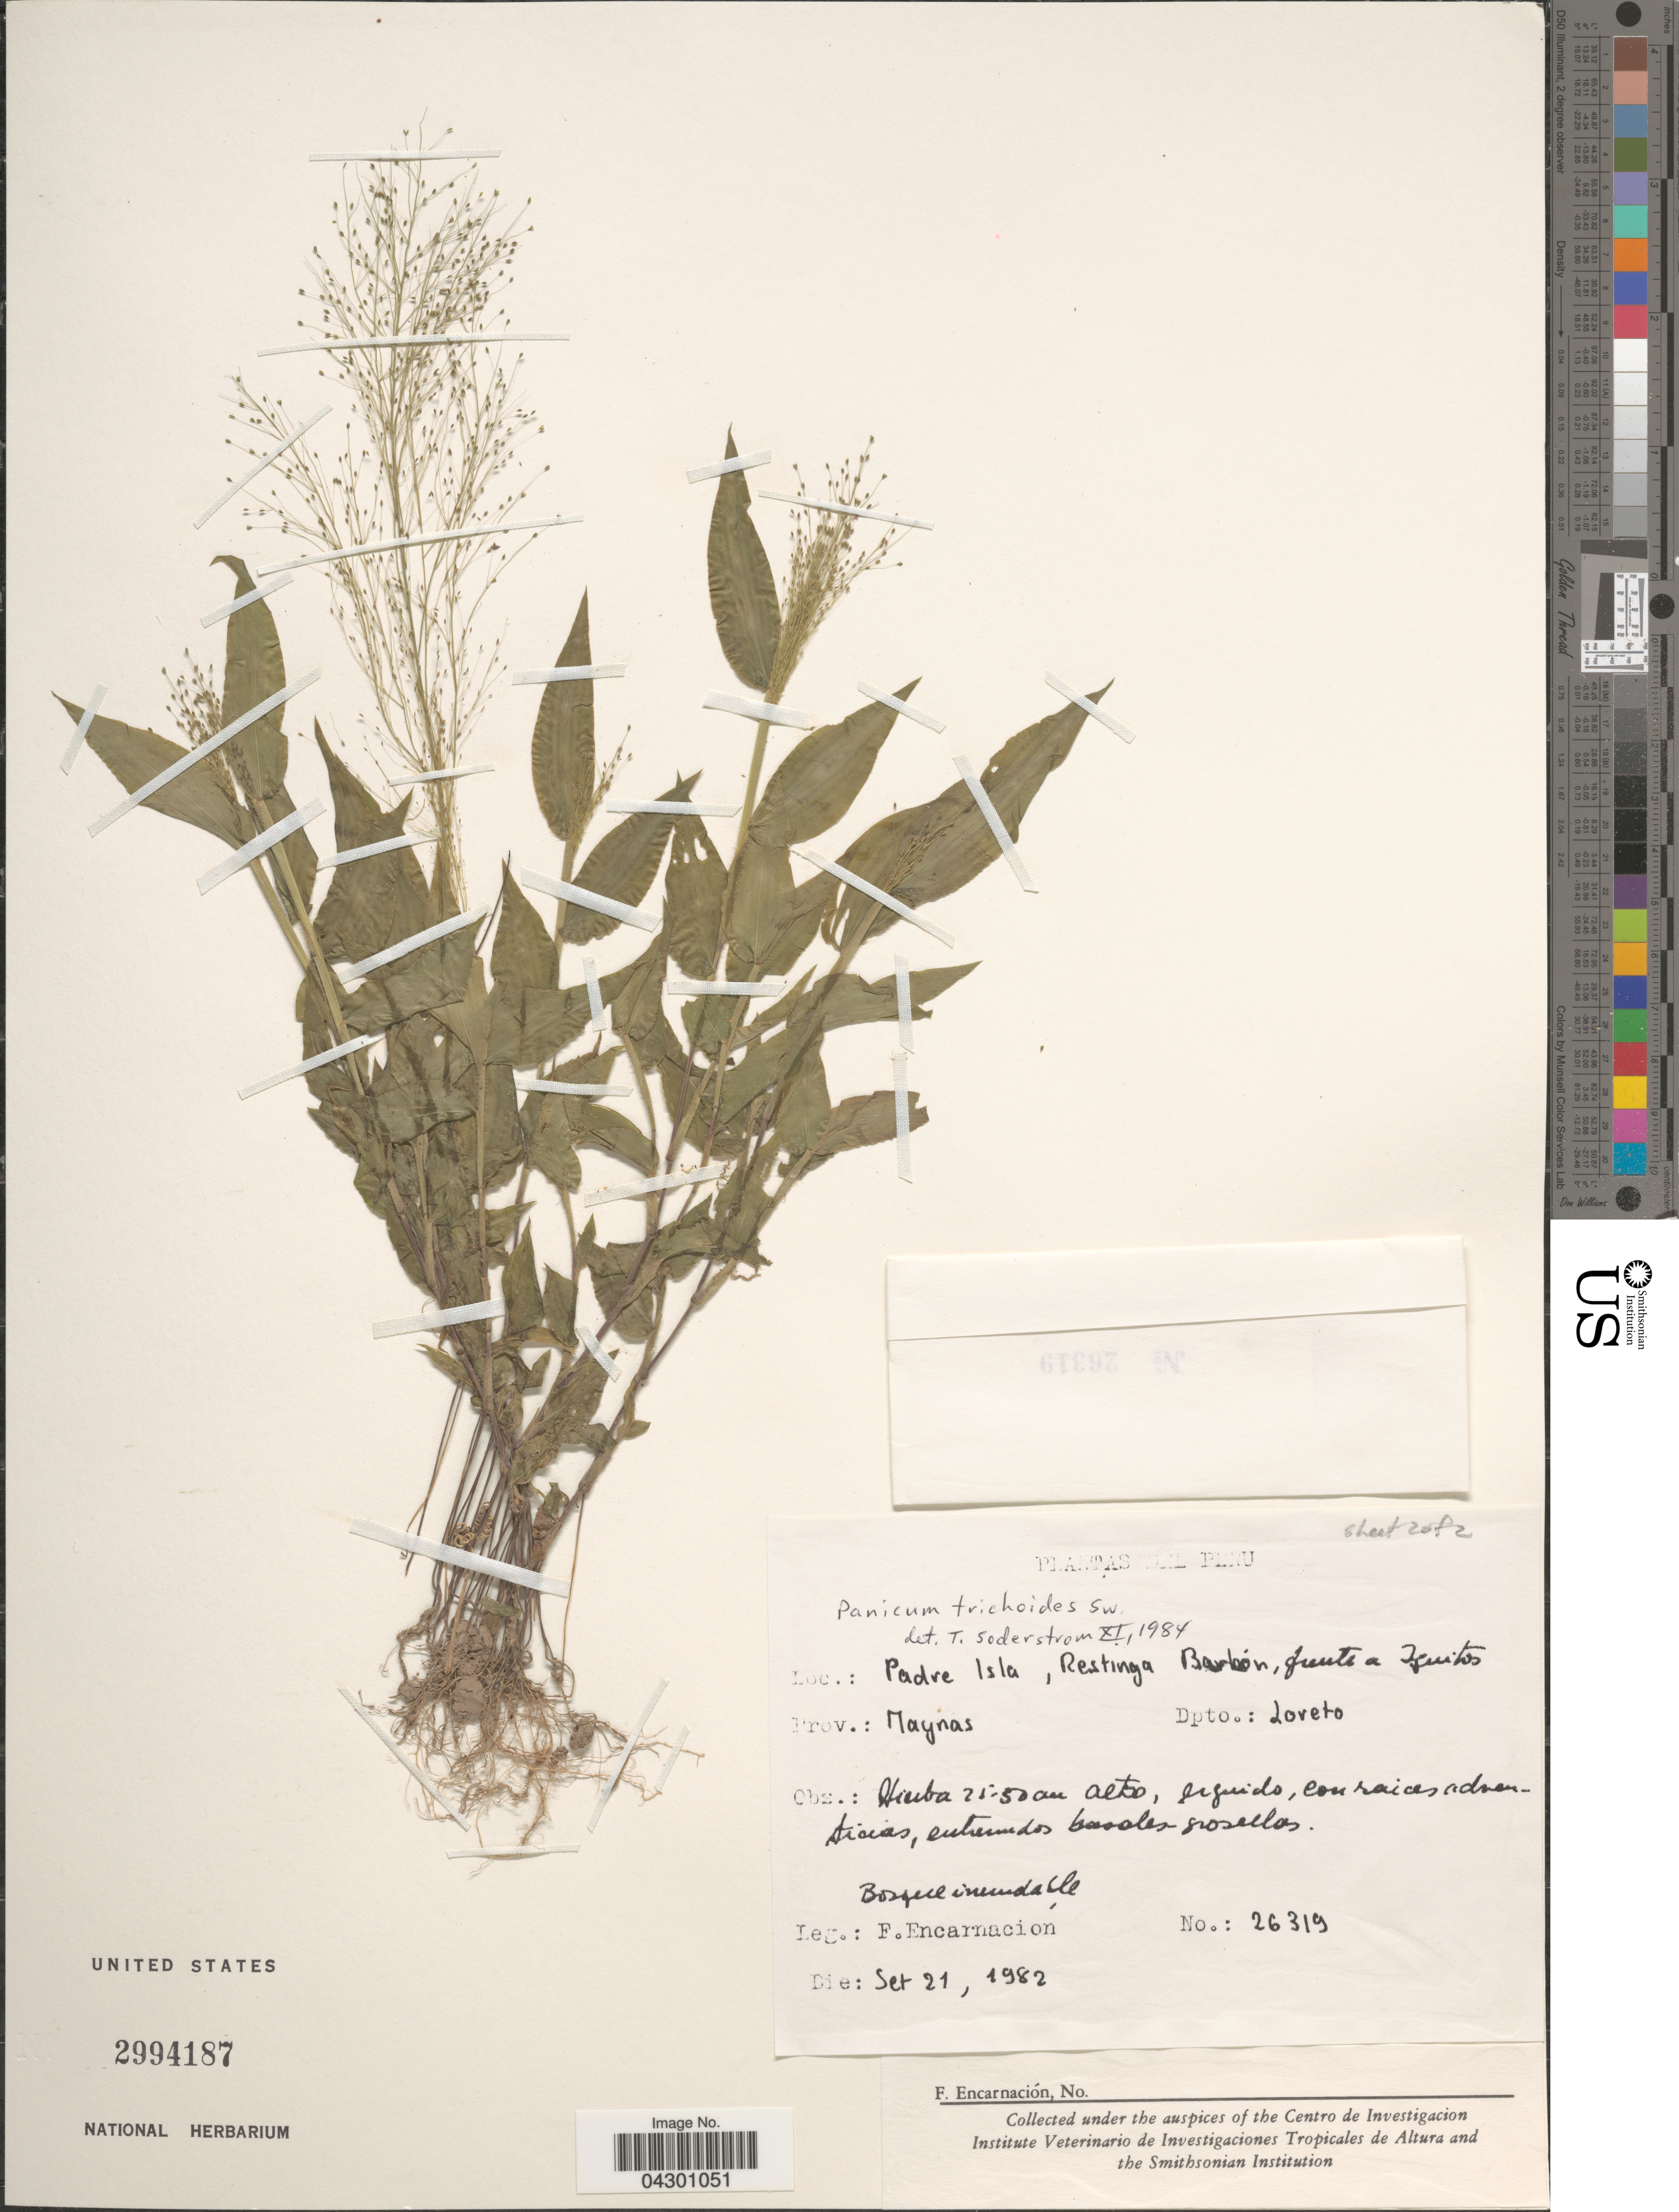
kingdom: Plantae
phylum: Tracheophyta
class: Liliopsida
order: Poales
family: Poaceae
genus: Panicum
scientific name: Panicum trichoides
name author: Sw.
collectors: F. Encarnación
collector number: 26319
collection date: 1982-09-21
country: Peru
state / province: Loreto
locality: Padre Isla, Restinga Barbón, frente a Iquitos. Prov.: Maynas. Dpto.: Loreto.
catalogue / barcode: US 2994187